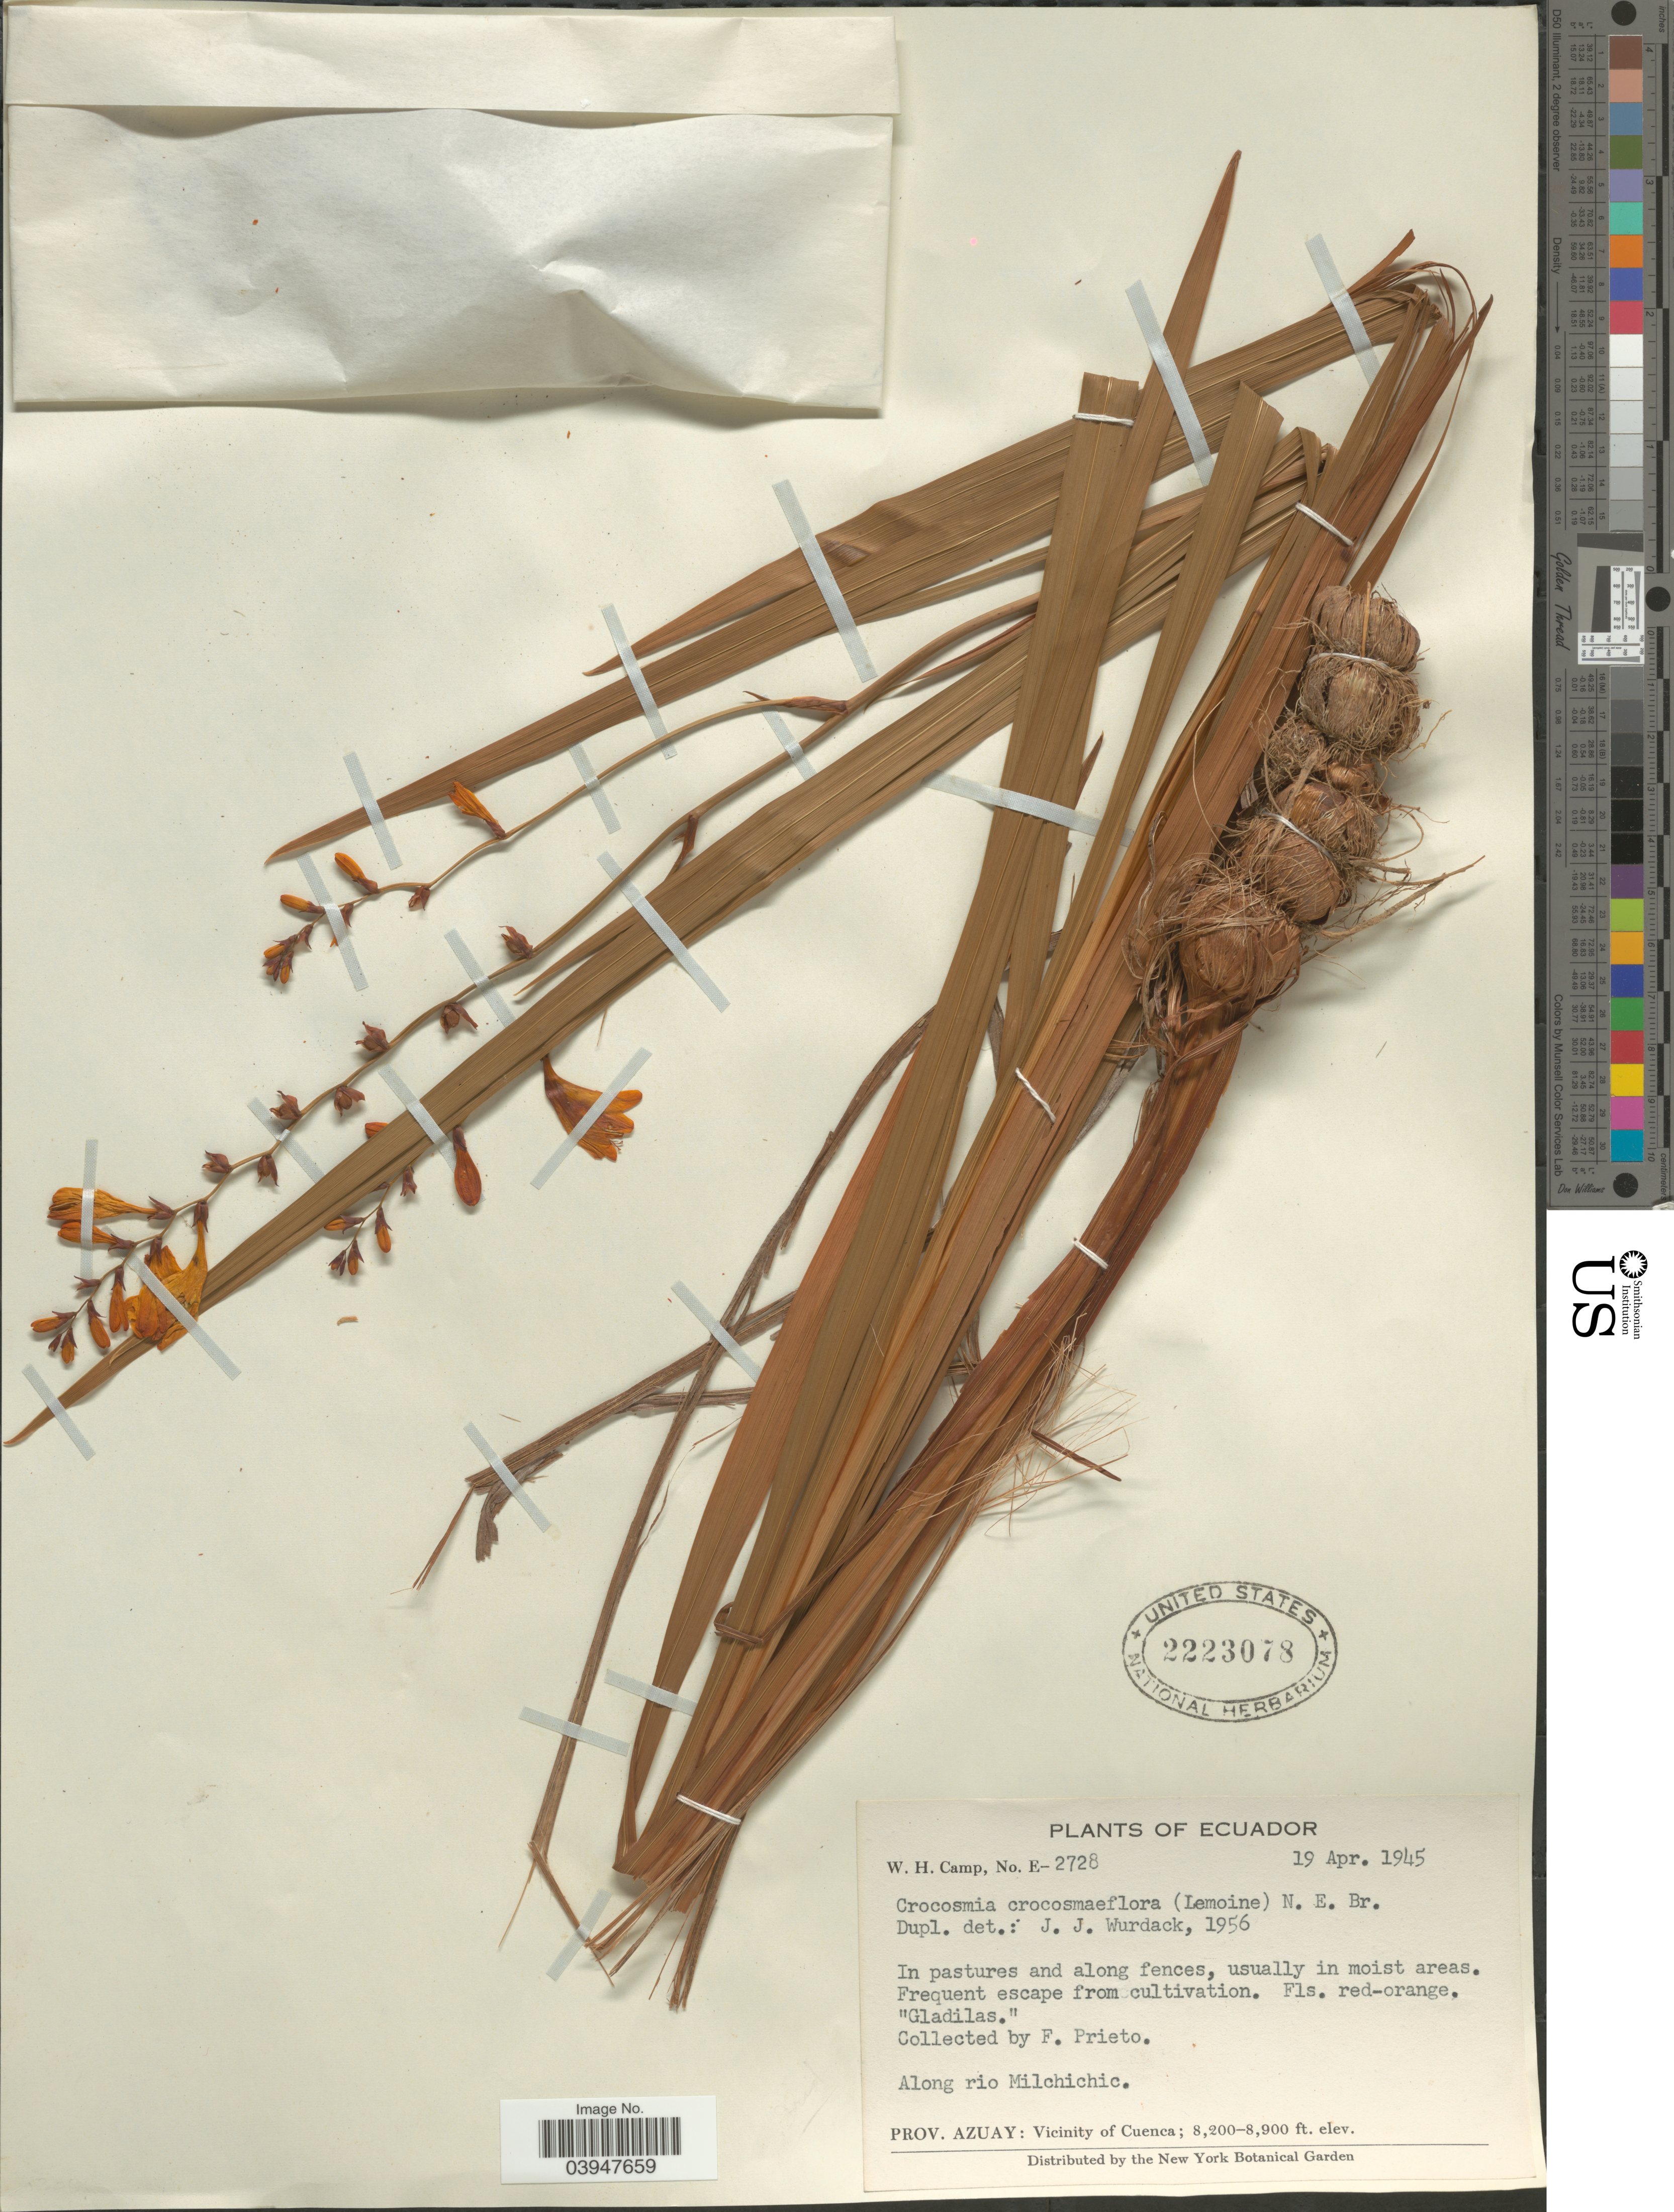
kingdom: Plantae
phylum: Tracheophyta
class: Liliopsida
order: Asparagales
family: Iridaceae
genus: Crocosmia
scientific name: Crocosmia x crocosmiiflora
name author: (Lemoine) N.E. Br.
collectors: F. Prieto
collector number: E2728?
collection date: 1945-04-19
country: Ecuador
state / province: Azuay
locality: Along rio Milchichic. Vicinity of Cuenca.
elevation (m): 2499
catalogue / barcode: US 2223078